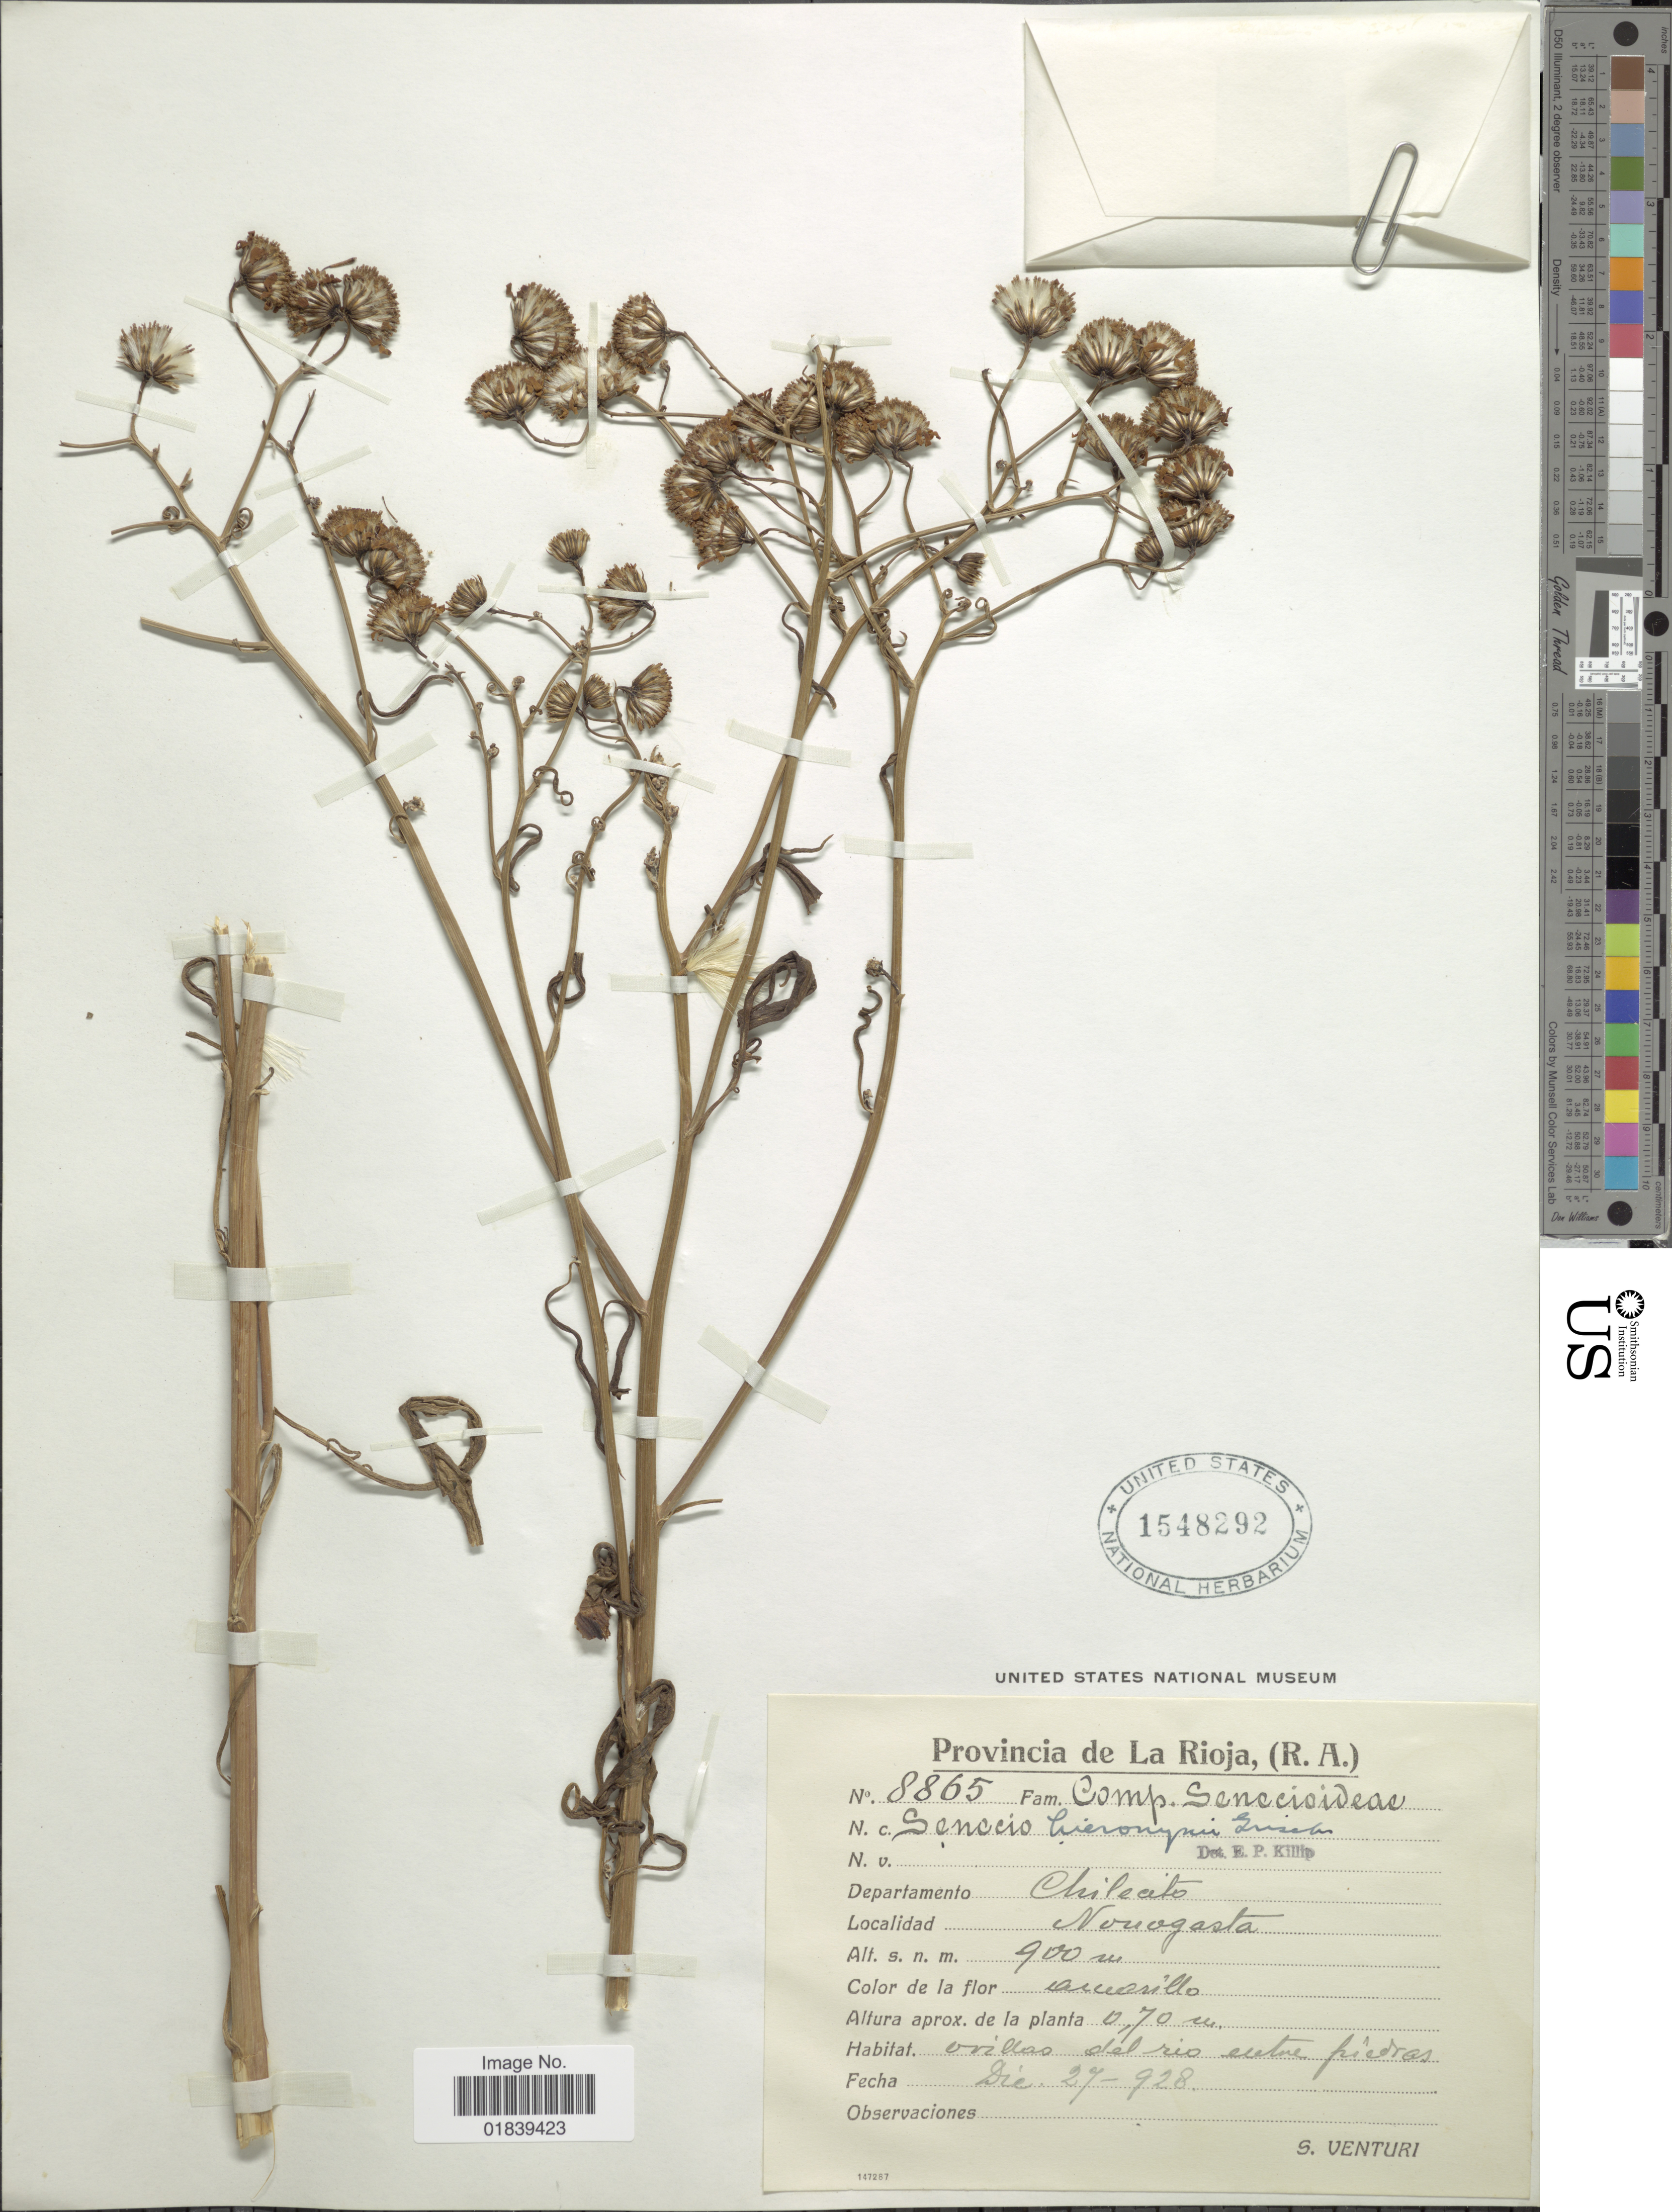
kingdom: Plantae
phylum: Tracheophyta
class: Magnoliopsida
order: Asterales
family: Asteraceae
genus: Senecio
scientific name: Senecio hieronymi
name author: Griseb.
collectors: S. Venturi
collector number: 8865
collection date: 1928-12-27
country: Argentina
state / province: La Rioja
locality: Departamento Chilecito, Nonogasta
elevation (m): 900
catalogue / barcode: US 1548292